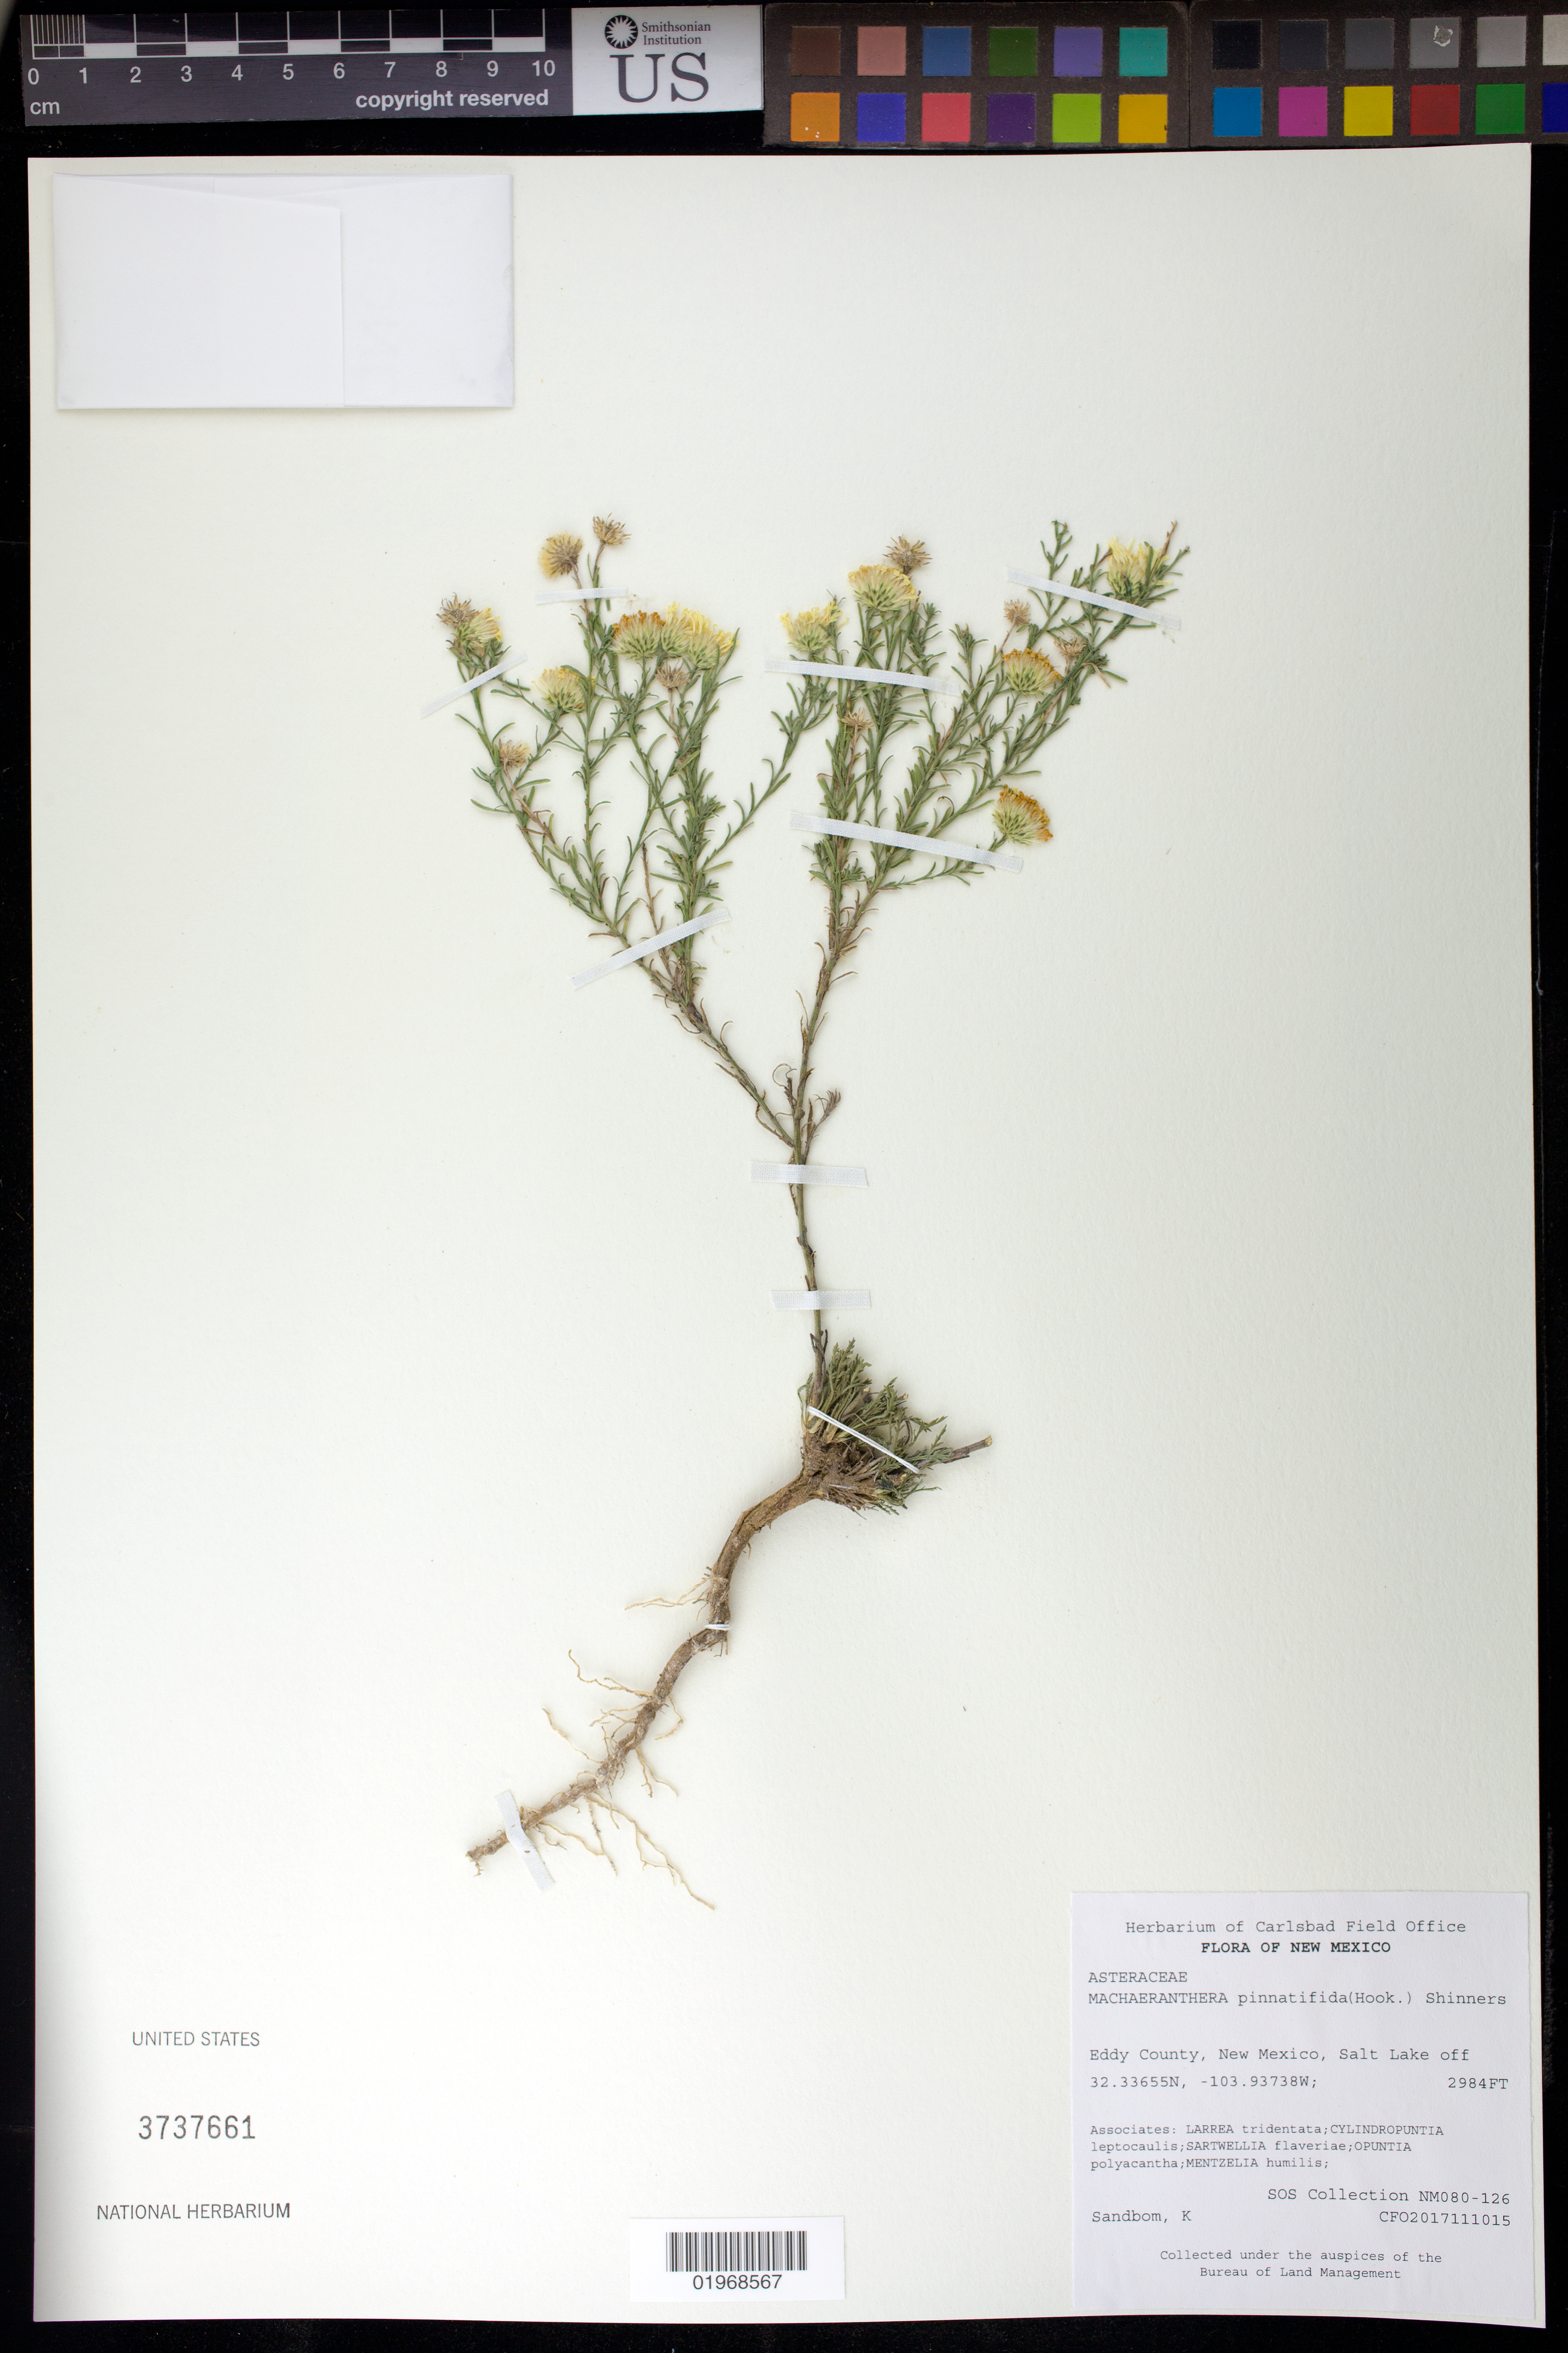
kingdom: Plantae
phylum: Tracheophyta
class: Magnoliopsida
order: Asterales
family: Asteraceae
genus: Machaeranthera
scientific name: Machaeranthera pinnatifida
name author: (Hook.) Shinners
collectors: K. Sandbom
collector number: NM080-126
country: United States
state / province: New Mexico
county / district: Eddy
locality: Salt Lake off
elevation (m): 910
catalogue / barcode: US 3737661